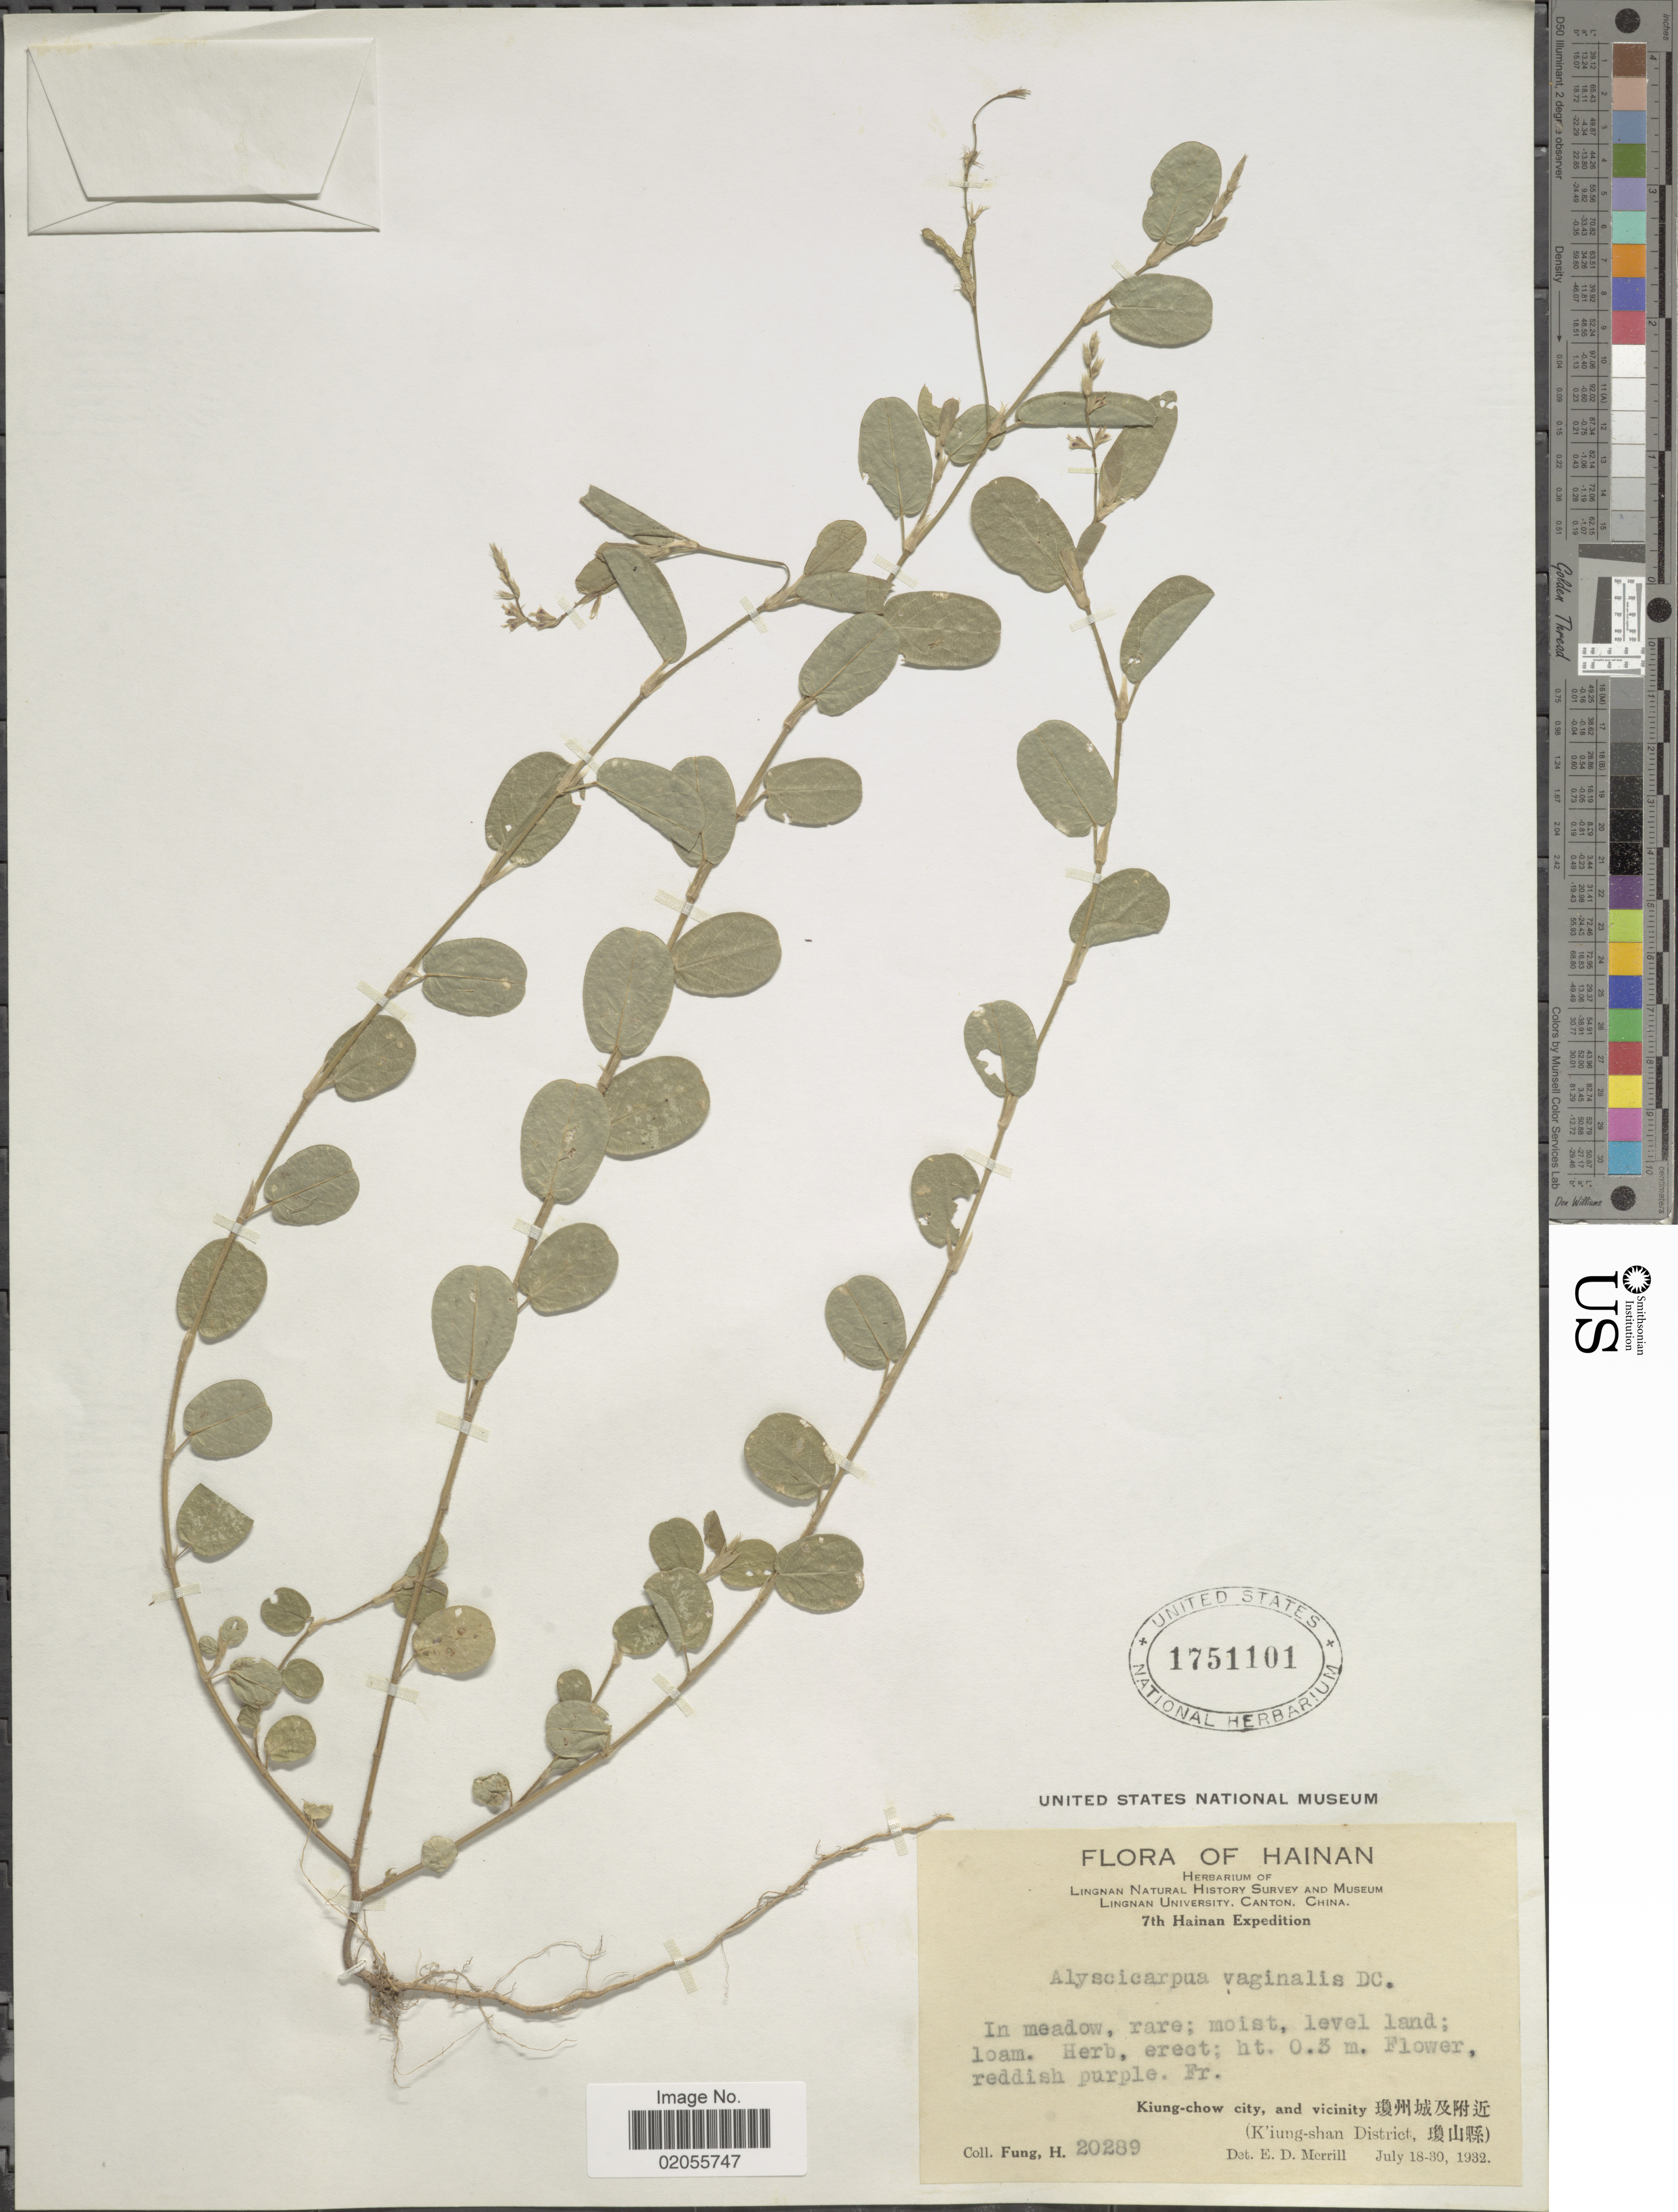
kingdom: Plantae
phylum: Tracheophyta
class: Magnoliopsida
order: Fabales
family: Fabaceae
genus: Alysicarpus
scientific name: Alysicarpus vaginalis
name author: (L.) DC.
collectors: H. Fung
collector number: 20289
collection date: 1932-07-18/1932-07-30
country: China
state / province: Hainan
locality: Kiung-chow and vicinity (K'iun-shan District)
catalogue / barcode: US 1751101